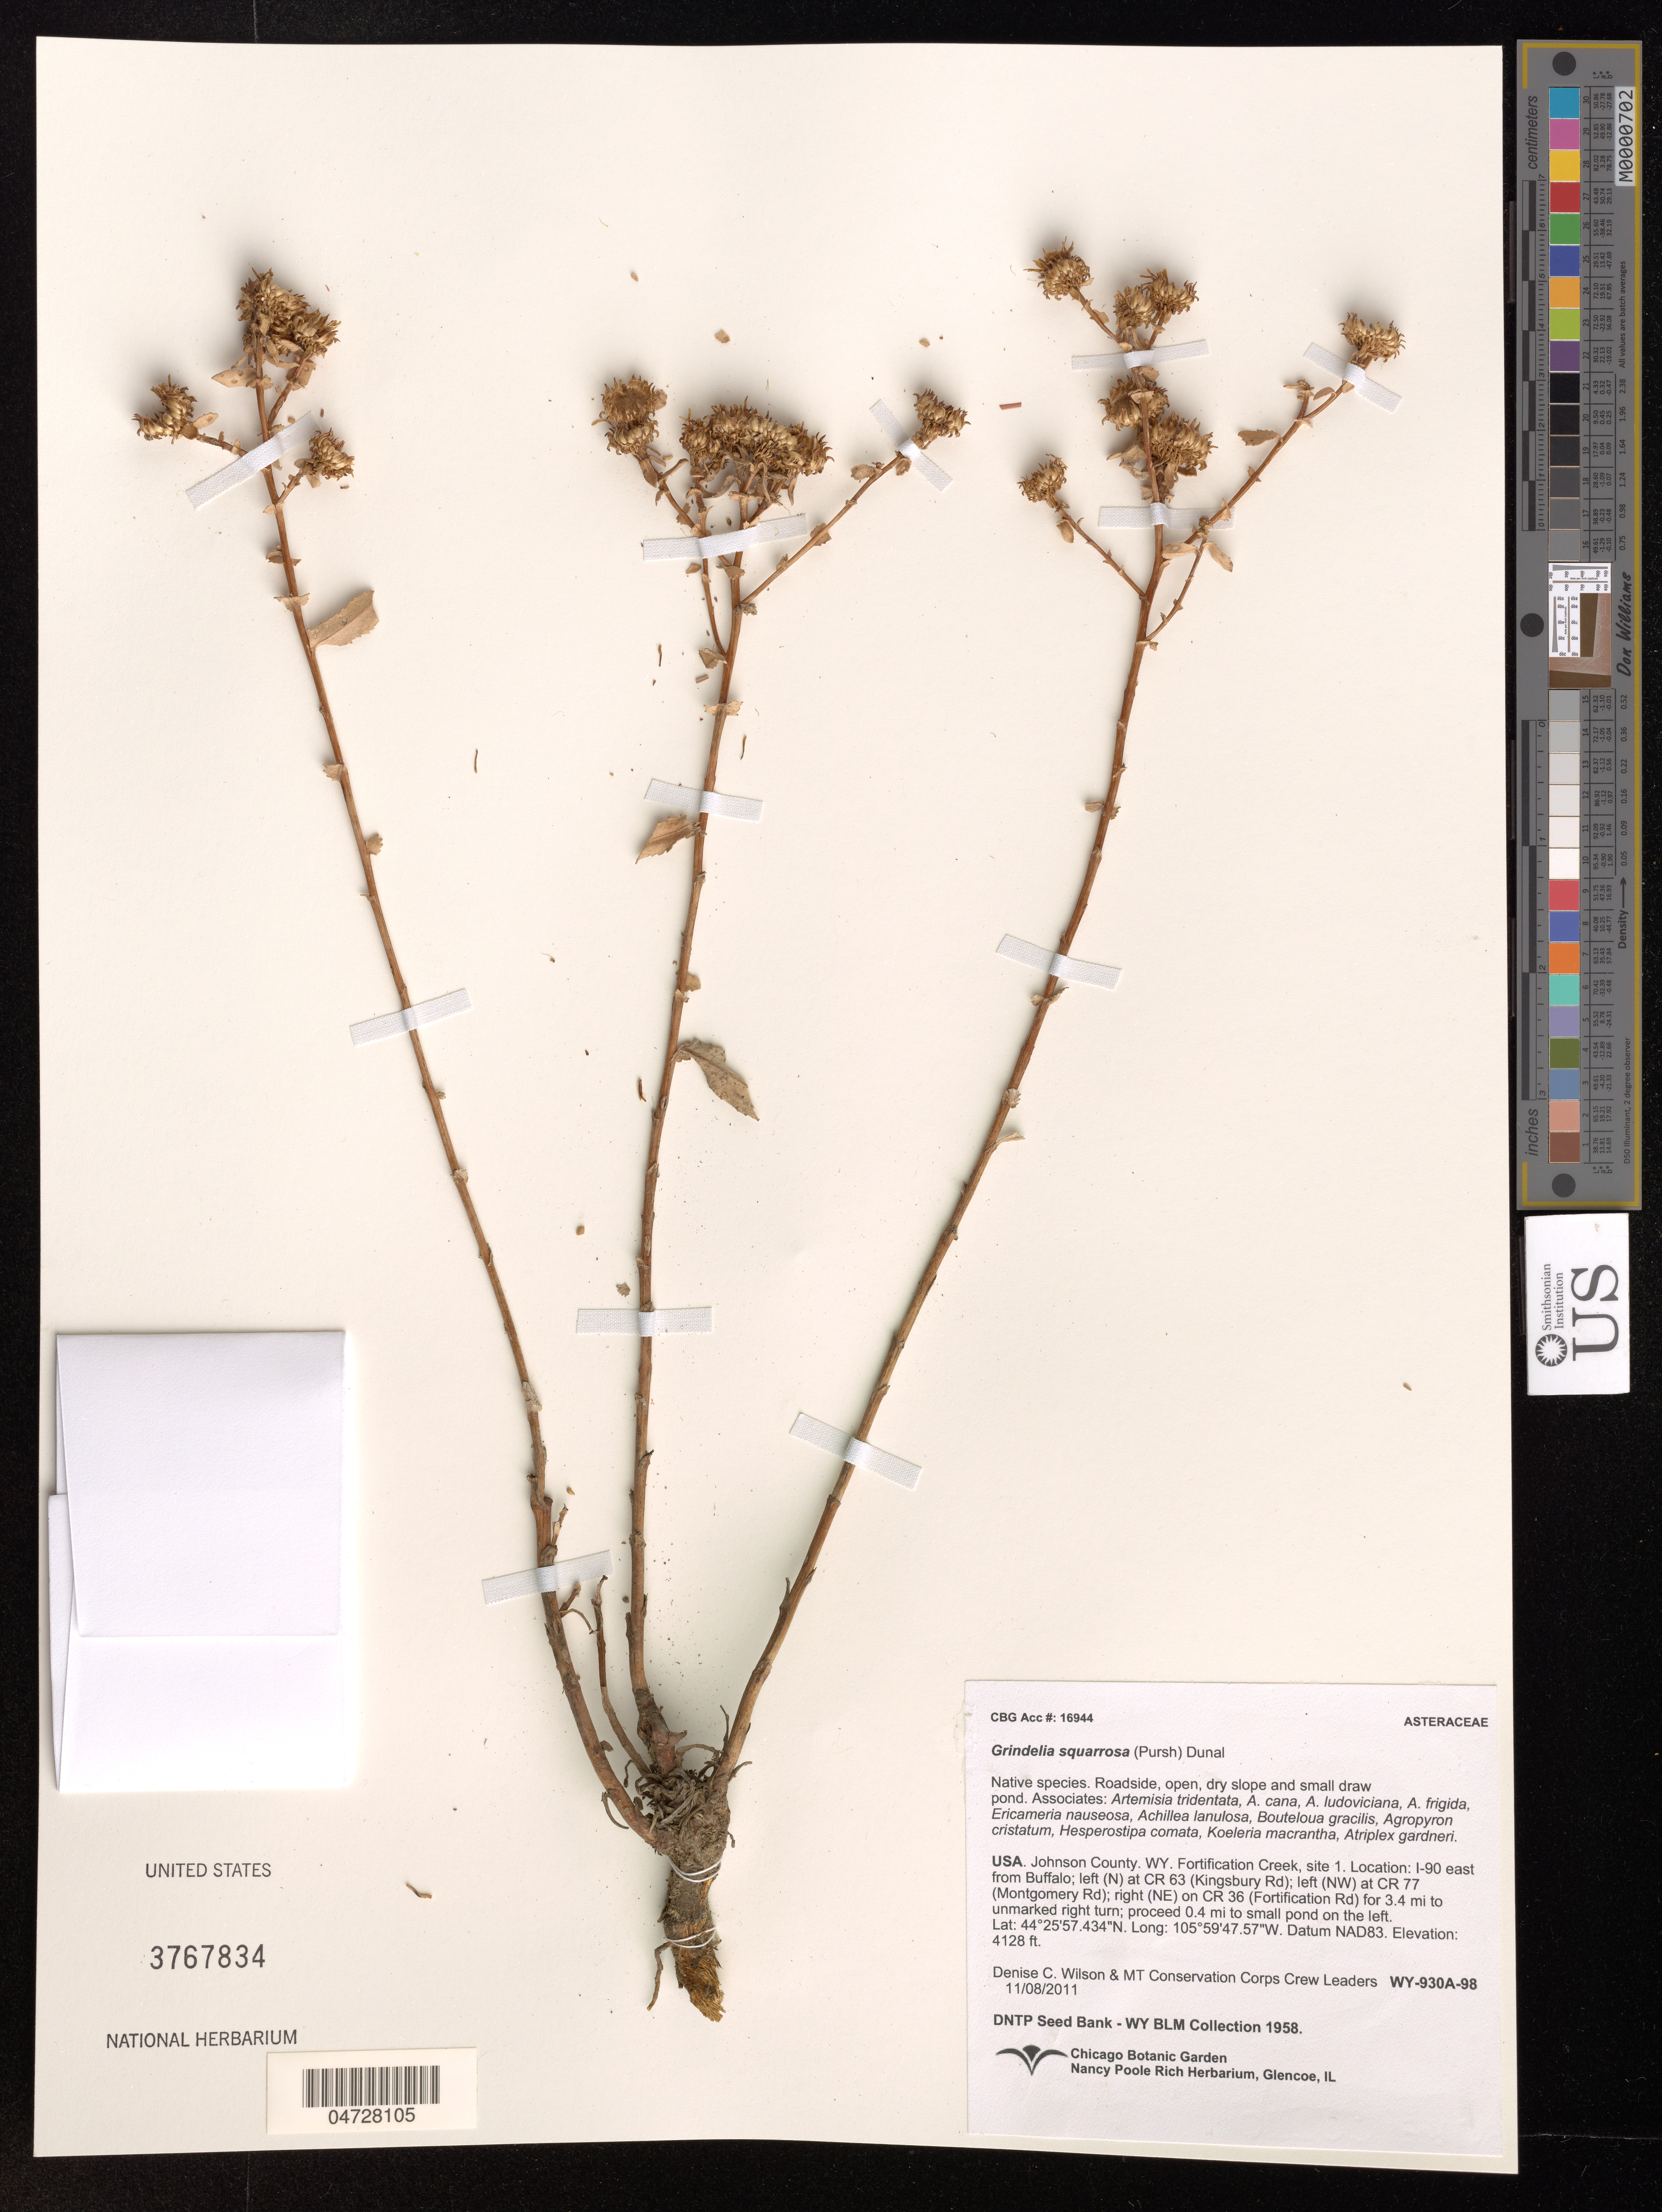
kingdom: Plantae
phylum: Tracheophyta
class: Magnoliopsida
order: Asterales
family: Asteraceae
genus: Grindelia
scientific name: Grindelia squarrosa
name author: (Pursh) Dunal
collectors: D. Wilson & MT Conversation Corps Crew Leaders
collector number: WY-930A-98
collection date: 2011-08-11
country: United States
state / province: Wyoming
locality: Johnson County, Fortification Creek, site 1 Location: I-90 east from Buffalo: left (N) at CR 63 (Kingsbury Rd); left (NW) at CR 77 (Montgomery Rd); right (NE) on CR 36 (Fortification Rd) for 3.4 mi to unmarked right turn; proceed 0.4 mi to small pond on the left.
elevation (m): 1258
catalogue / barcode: US 3767834